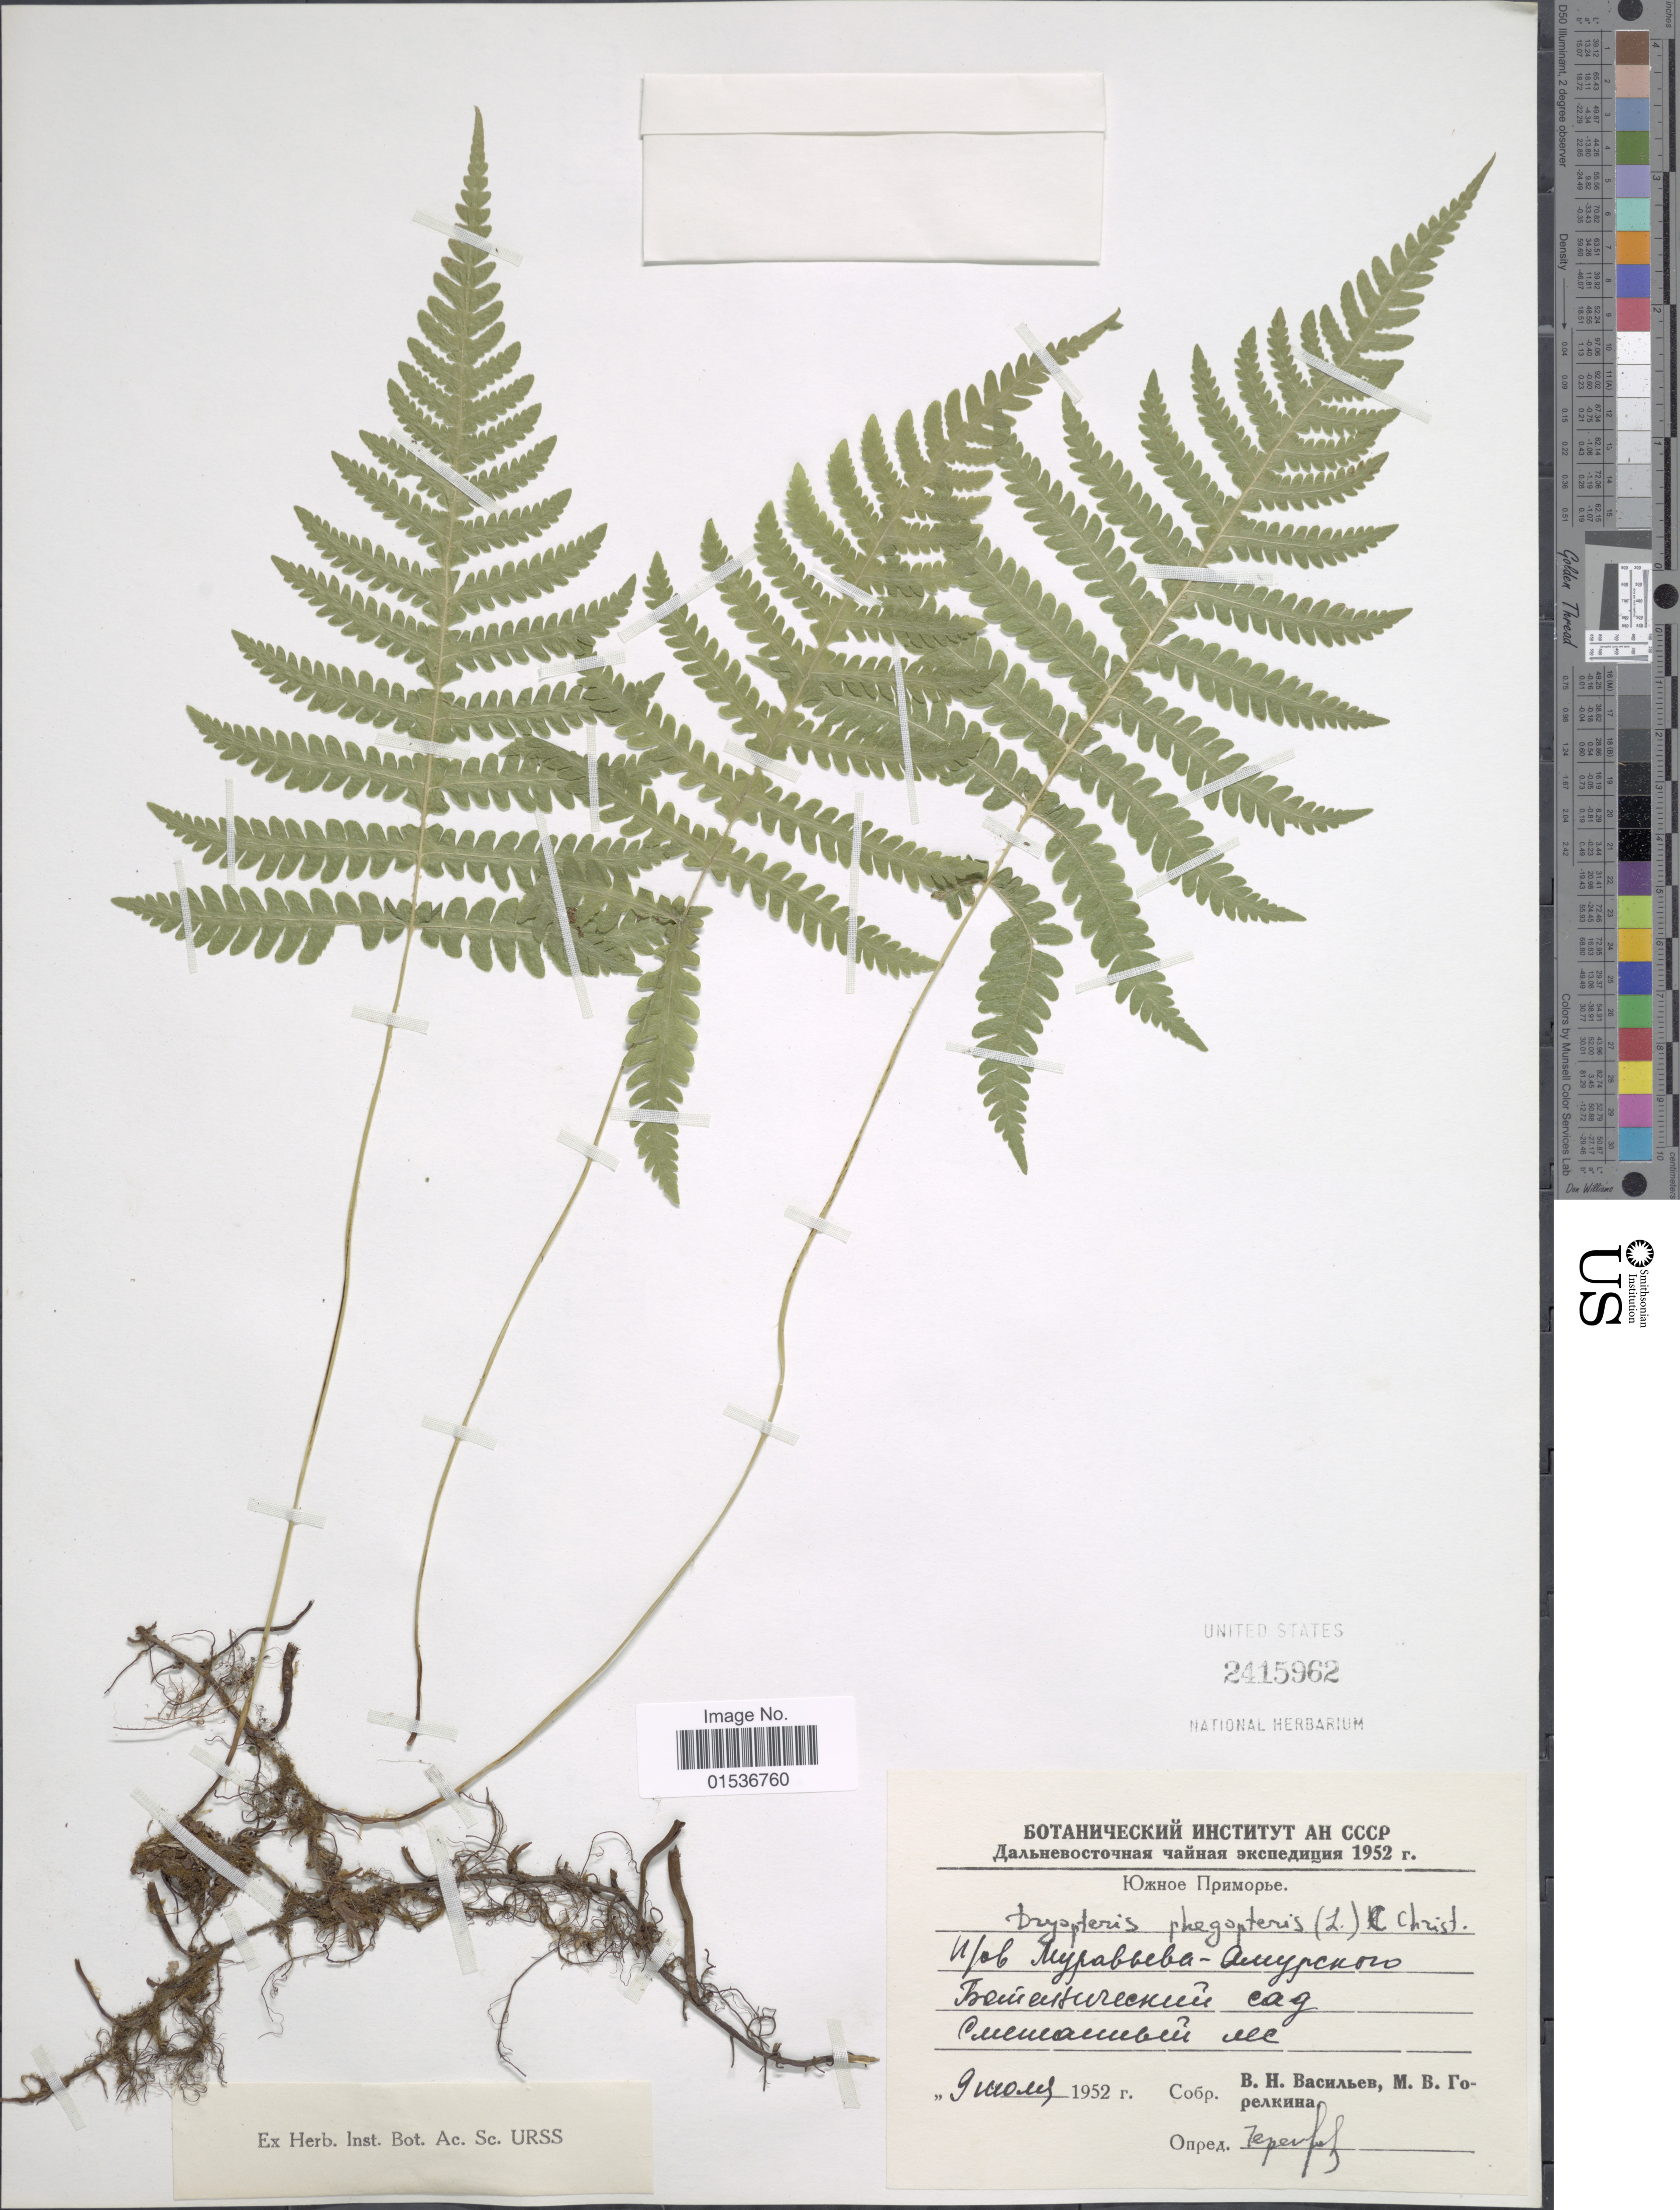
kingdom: Plantae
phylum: Tracheophyta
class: Polypodiopsida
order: Polypodiales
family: Thelypteridaceae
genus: Phegopteris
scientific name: Phegopteris oreopteris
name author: (Ehrh.) Fée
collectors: V. Vasilev & M. Gorelkina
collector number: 11/06*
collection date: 1952-07-09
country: Russian Federation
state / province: Primorsky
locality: The Muravyov-Amursky Peninsula. Botanic Garden.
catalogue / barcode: US 2415962